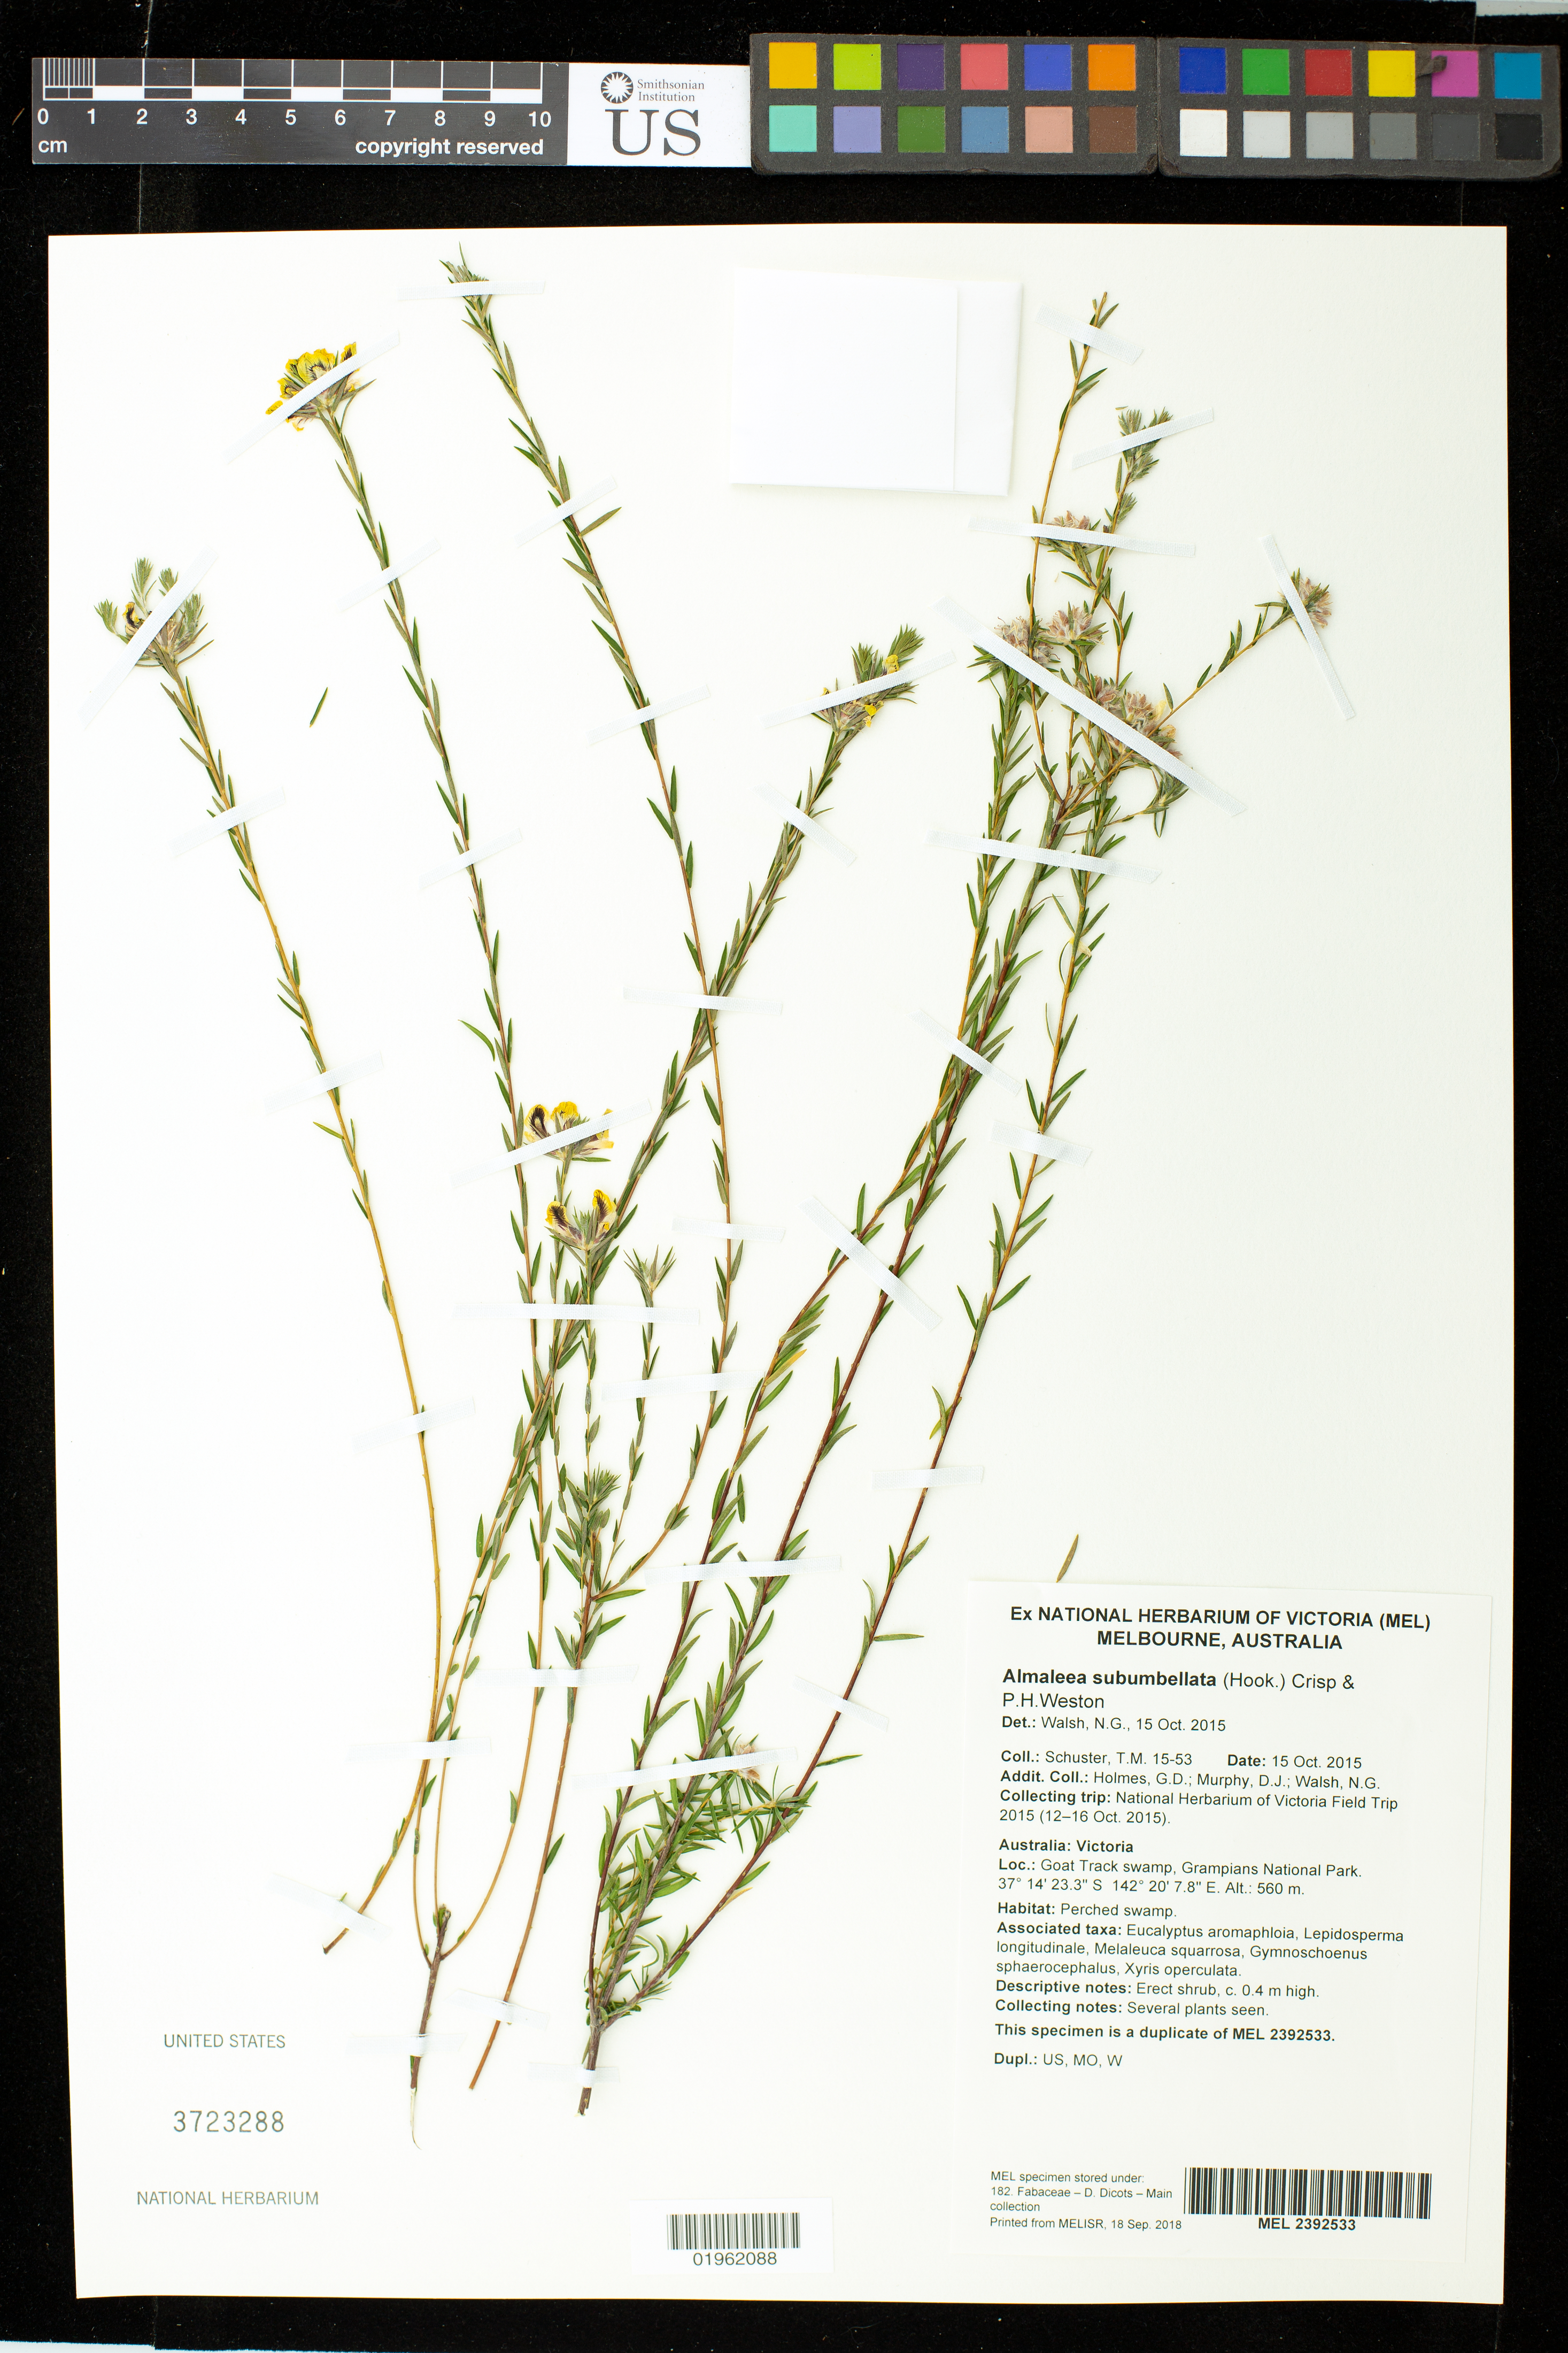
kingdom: Plantae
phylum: Tracheophyta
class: Magnoliopsida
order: Fabales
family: Fabaceae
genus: Almaleea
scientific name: Almaleea subumbellata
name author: (Hook.) Crisp & P.H.Weston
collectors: T. Schuster, G. Holmes, D. Murphy & N. Walsh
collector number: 15-53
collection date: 2013-10-15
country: Australia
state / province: Victoria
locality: Goat Track swamp, Grampians National Park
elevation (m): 560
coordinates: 37° 14' 23.3" S, 142° 20' 7.8" E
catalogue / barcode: US 3723288